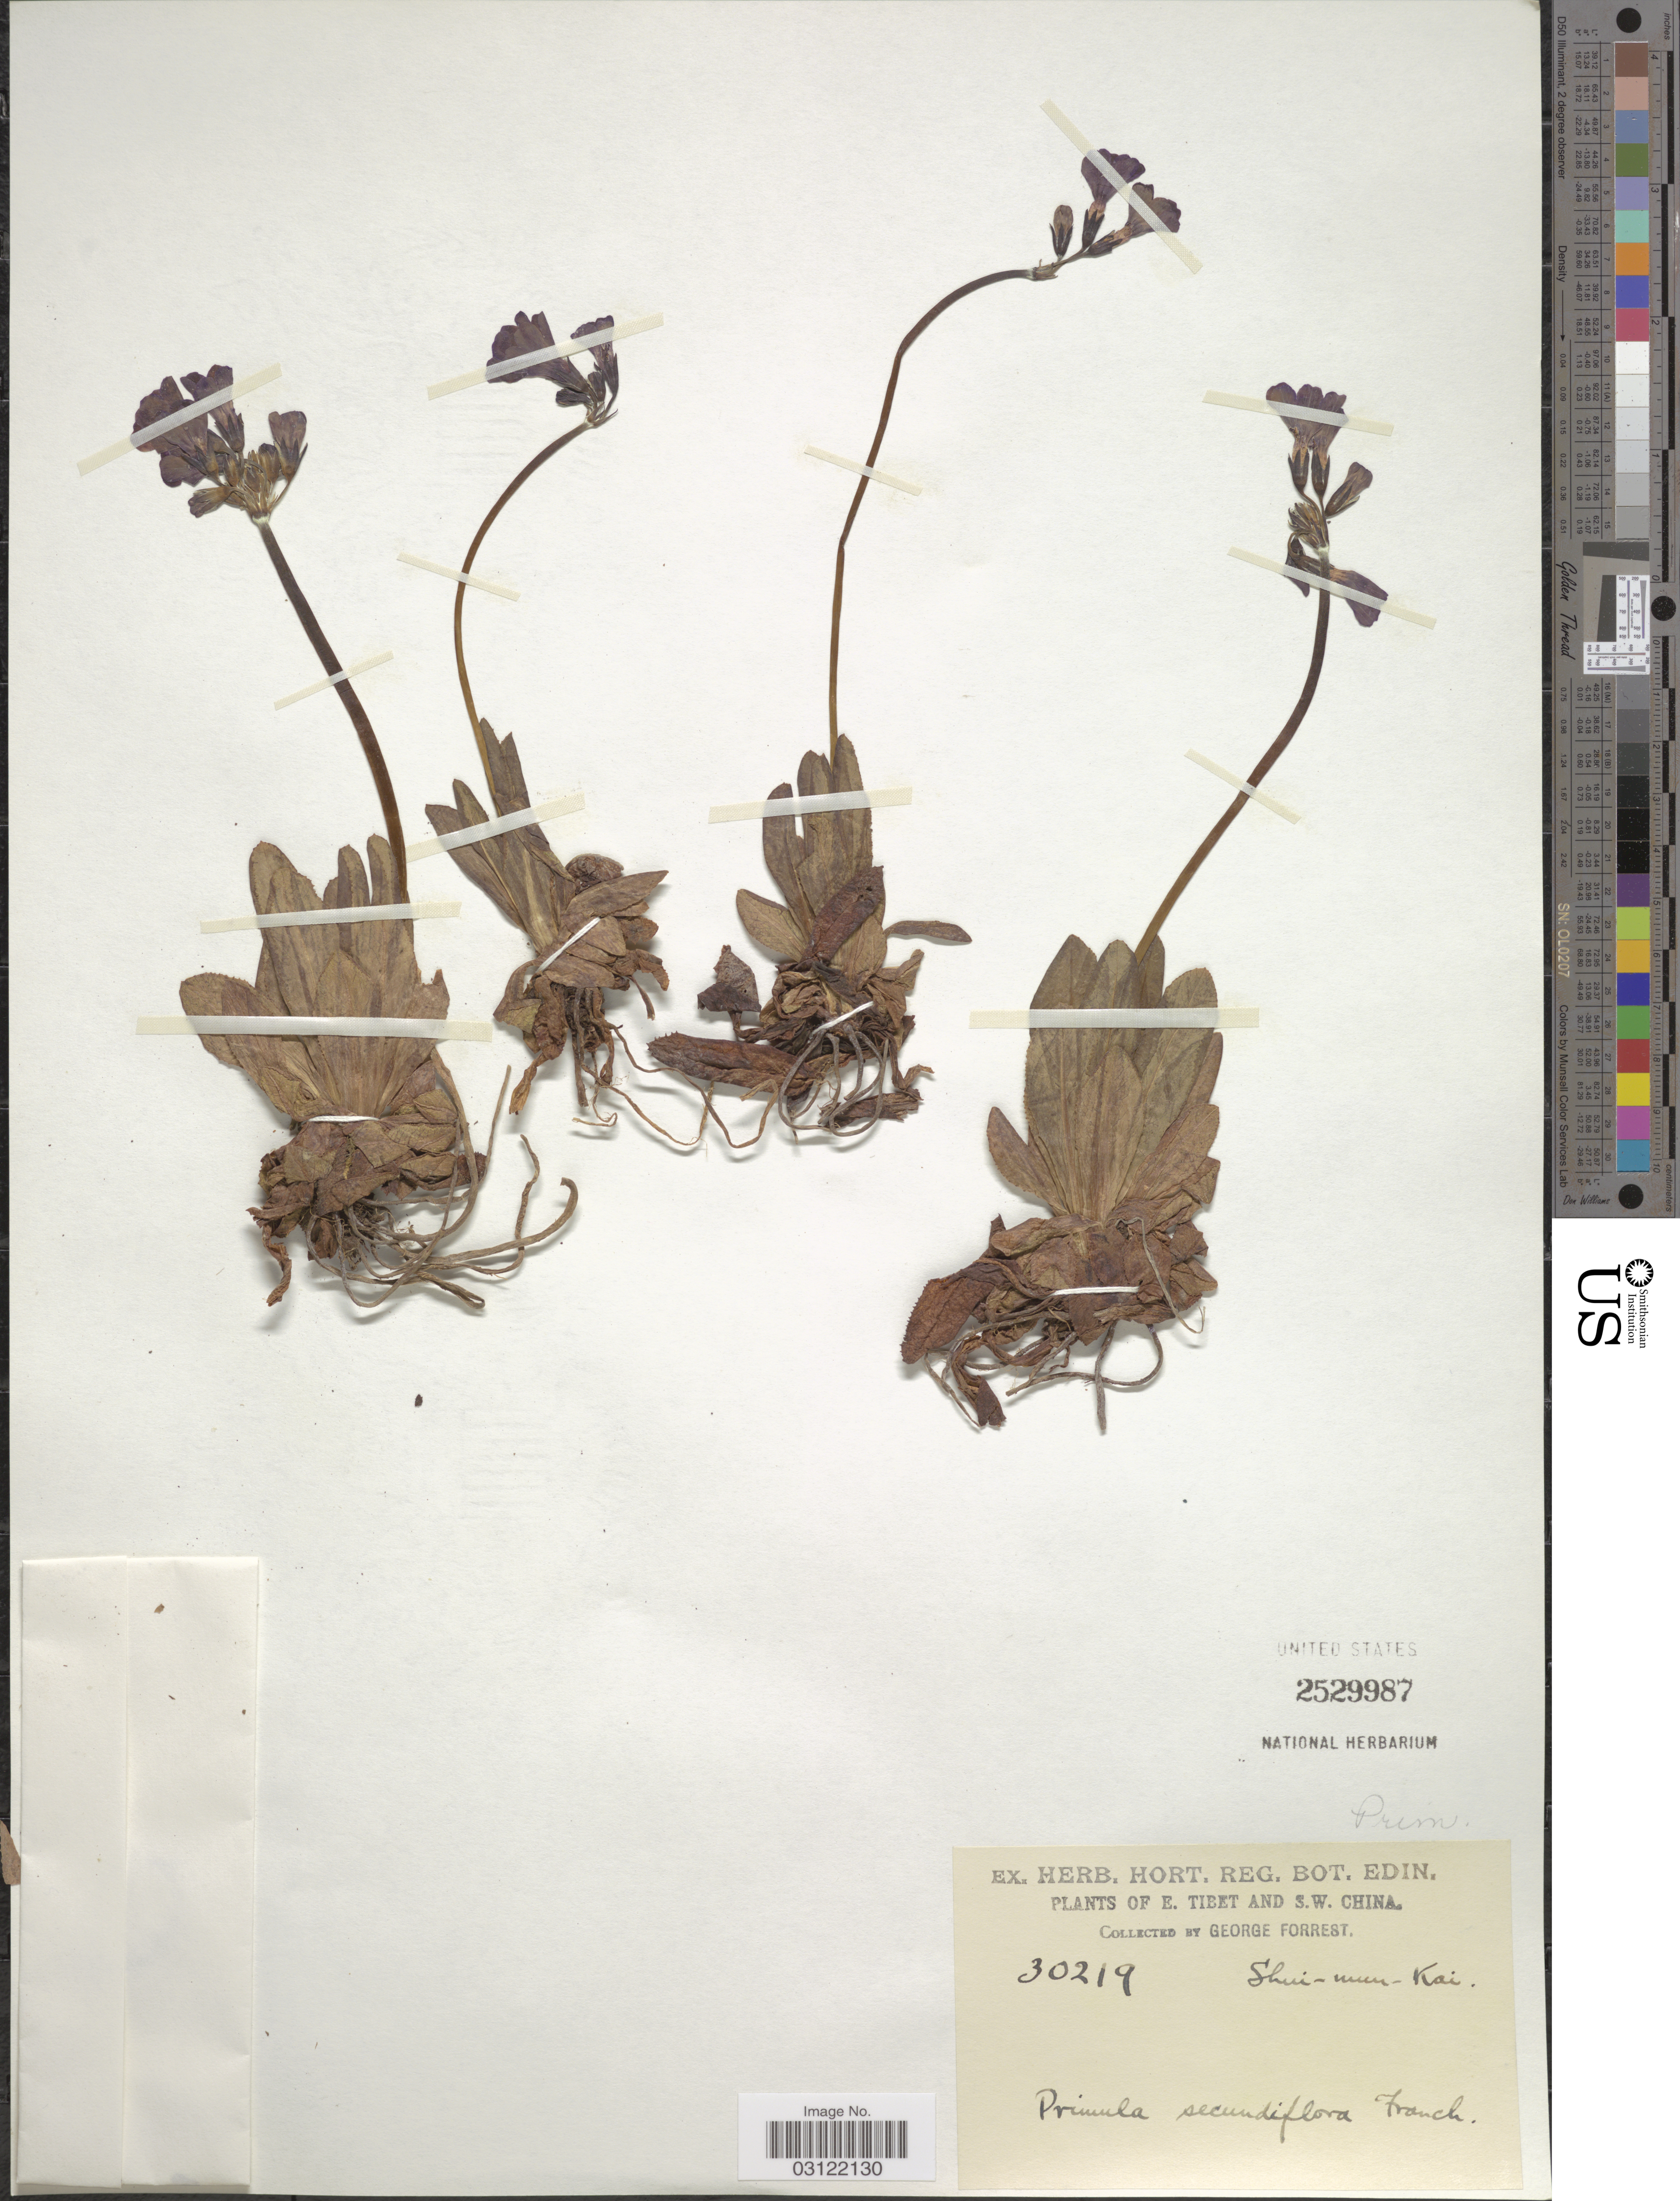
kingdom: Plantae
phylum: Tracheophyta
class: Magnoliopsida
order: Ericales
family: Primulaceae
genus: Primula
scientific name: Primula secundiflora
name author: Franch.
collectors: G. Forrest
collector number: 30219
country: China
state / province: Xizang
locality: E. Tibet and S.W. China. Shui-mun-Kai.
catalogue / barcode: US 2529987